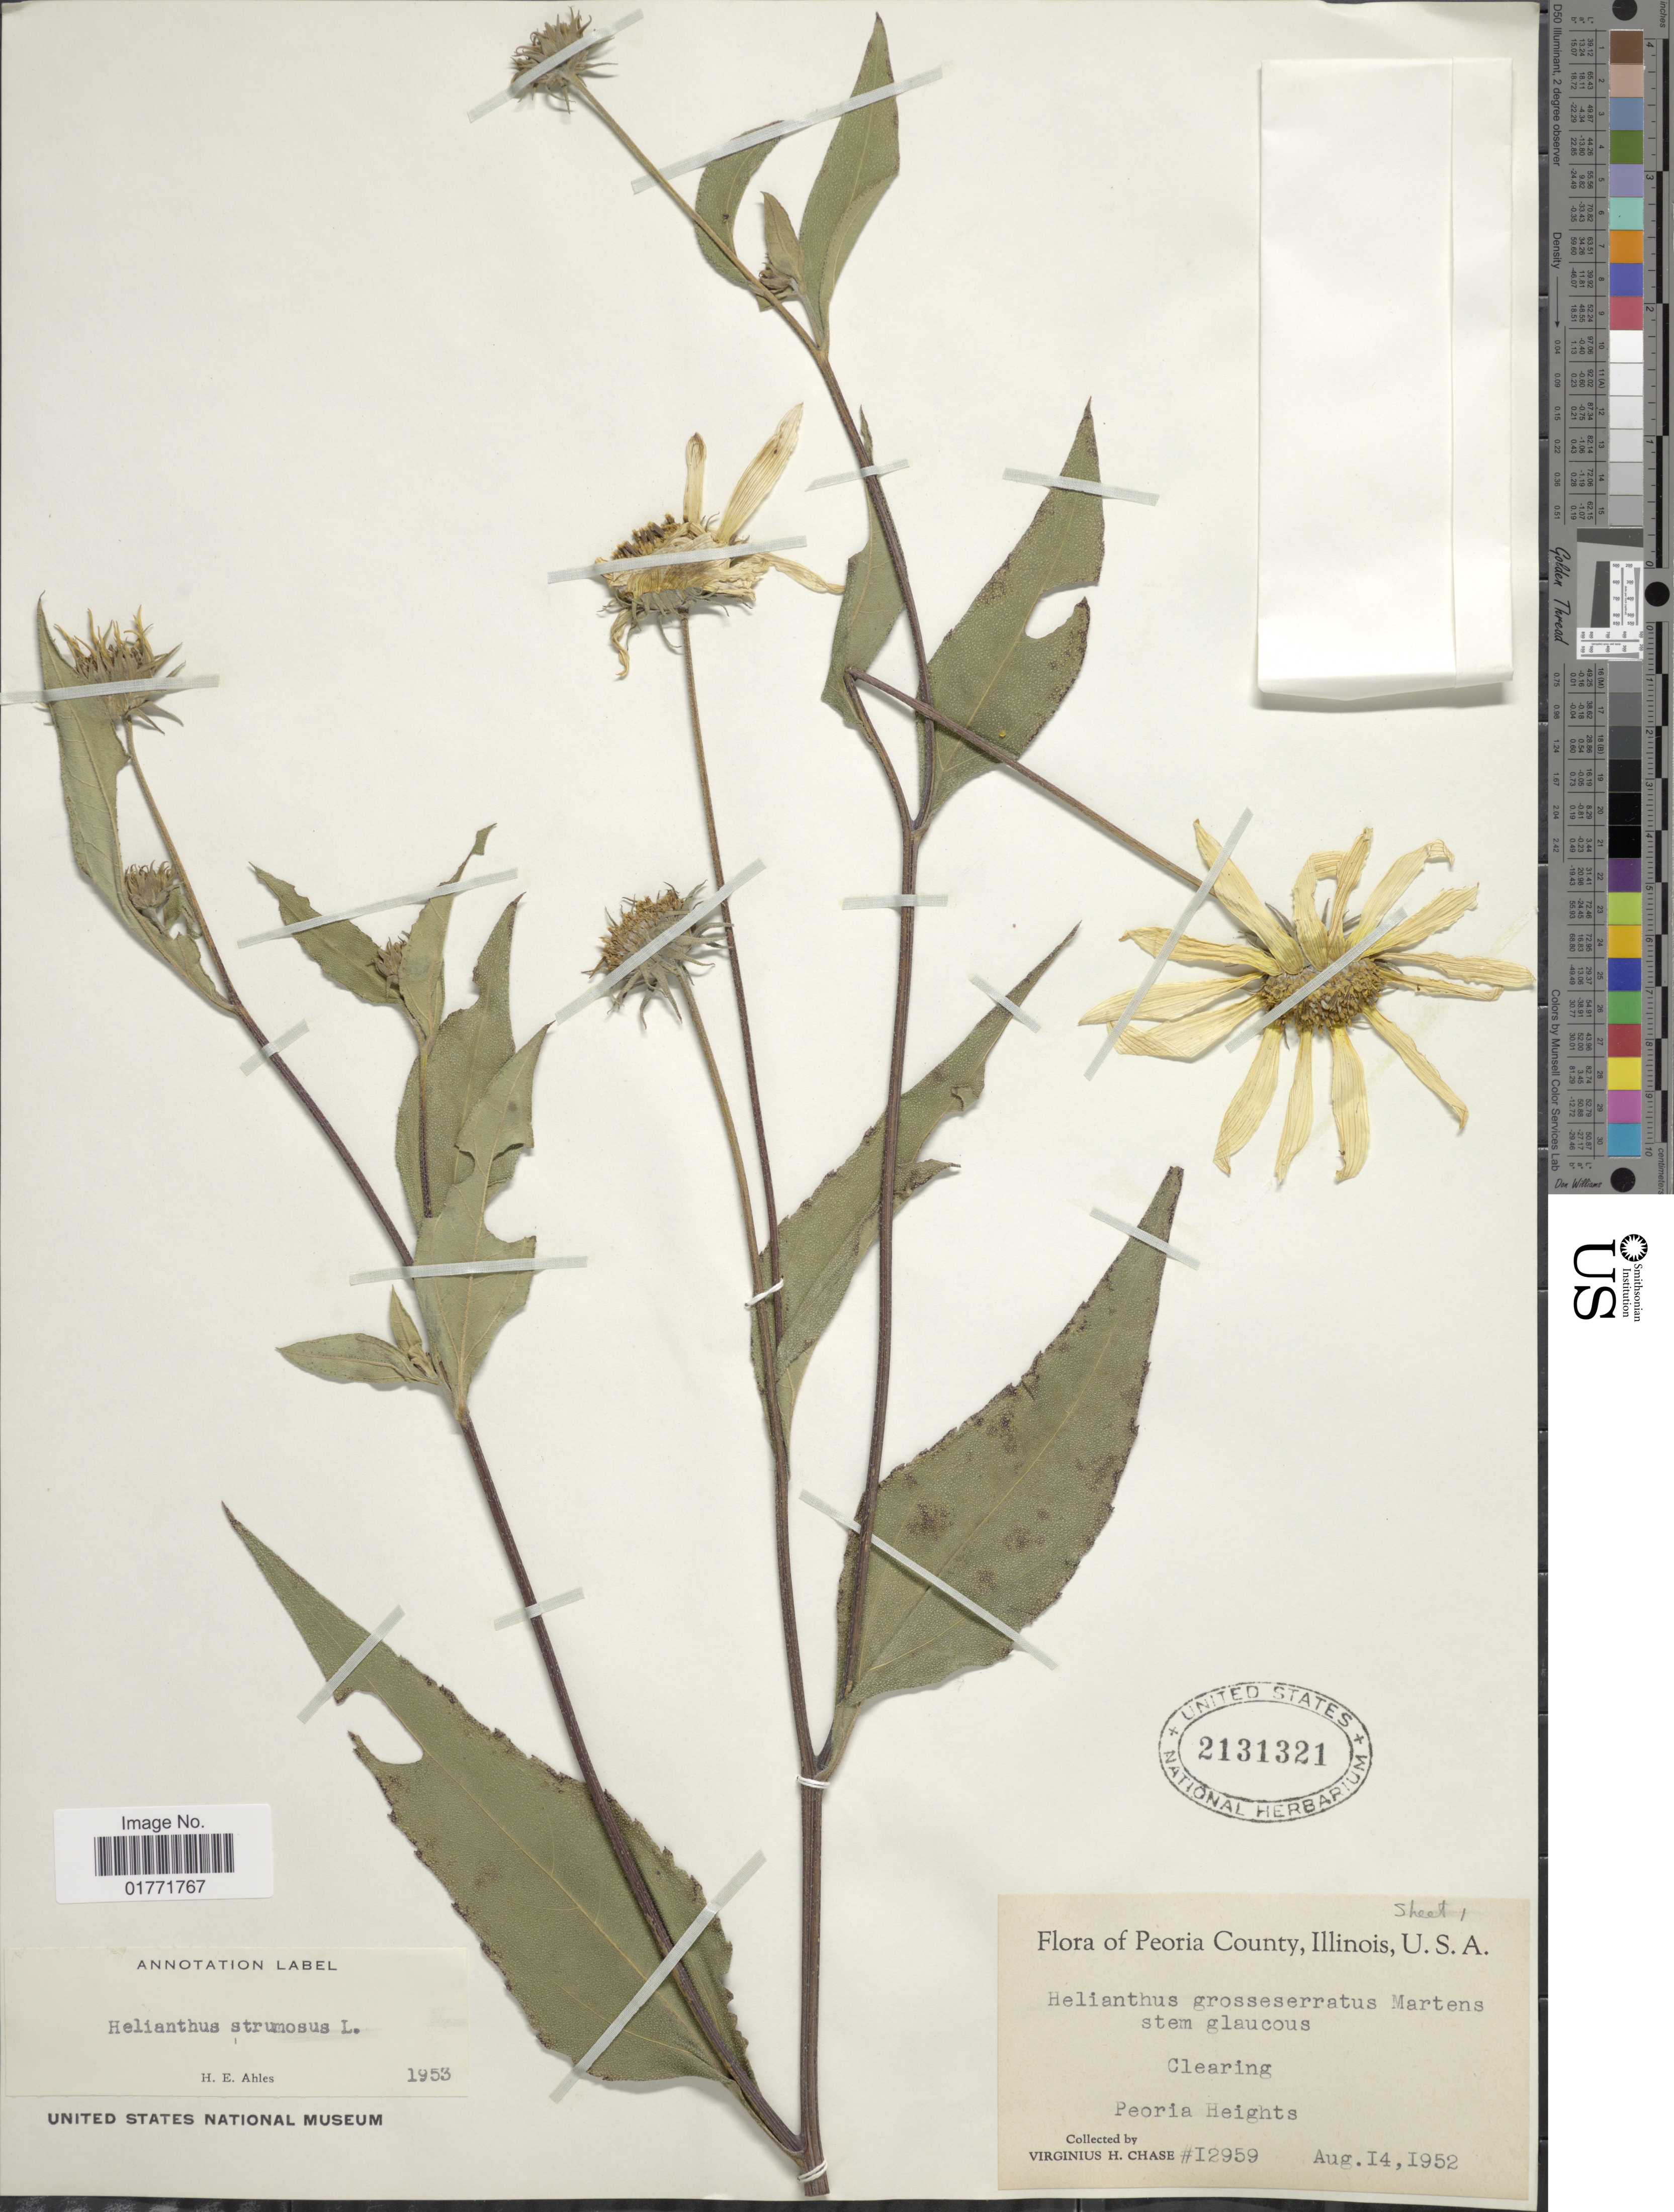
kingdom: Plantae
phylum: Tracheophyta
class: Magnoliopsida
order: Asterales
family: Asteraceae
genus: Helianthus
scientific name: Helianthus strumosus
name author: L.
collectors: V. H. Chase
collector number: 12959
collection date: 1952-08-14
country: United States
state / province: Illinois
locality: Peoria County, Illinois, U.S. A. Peoria Heights.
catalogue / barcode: US 2131321